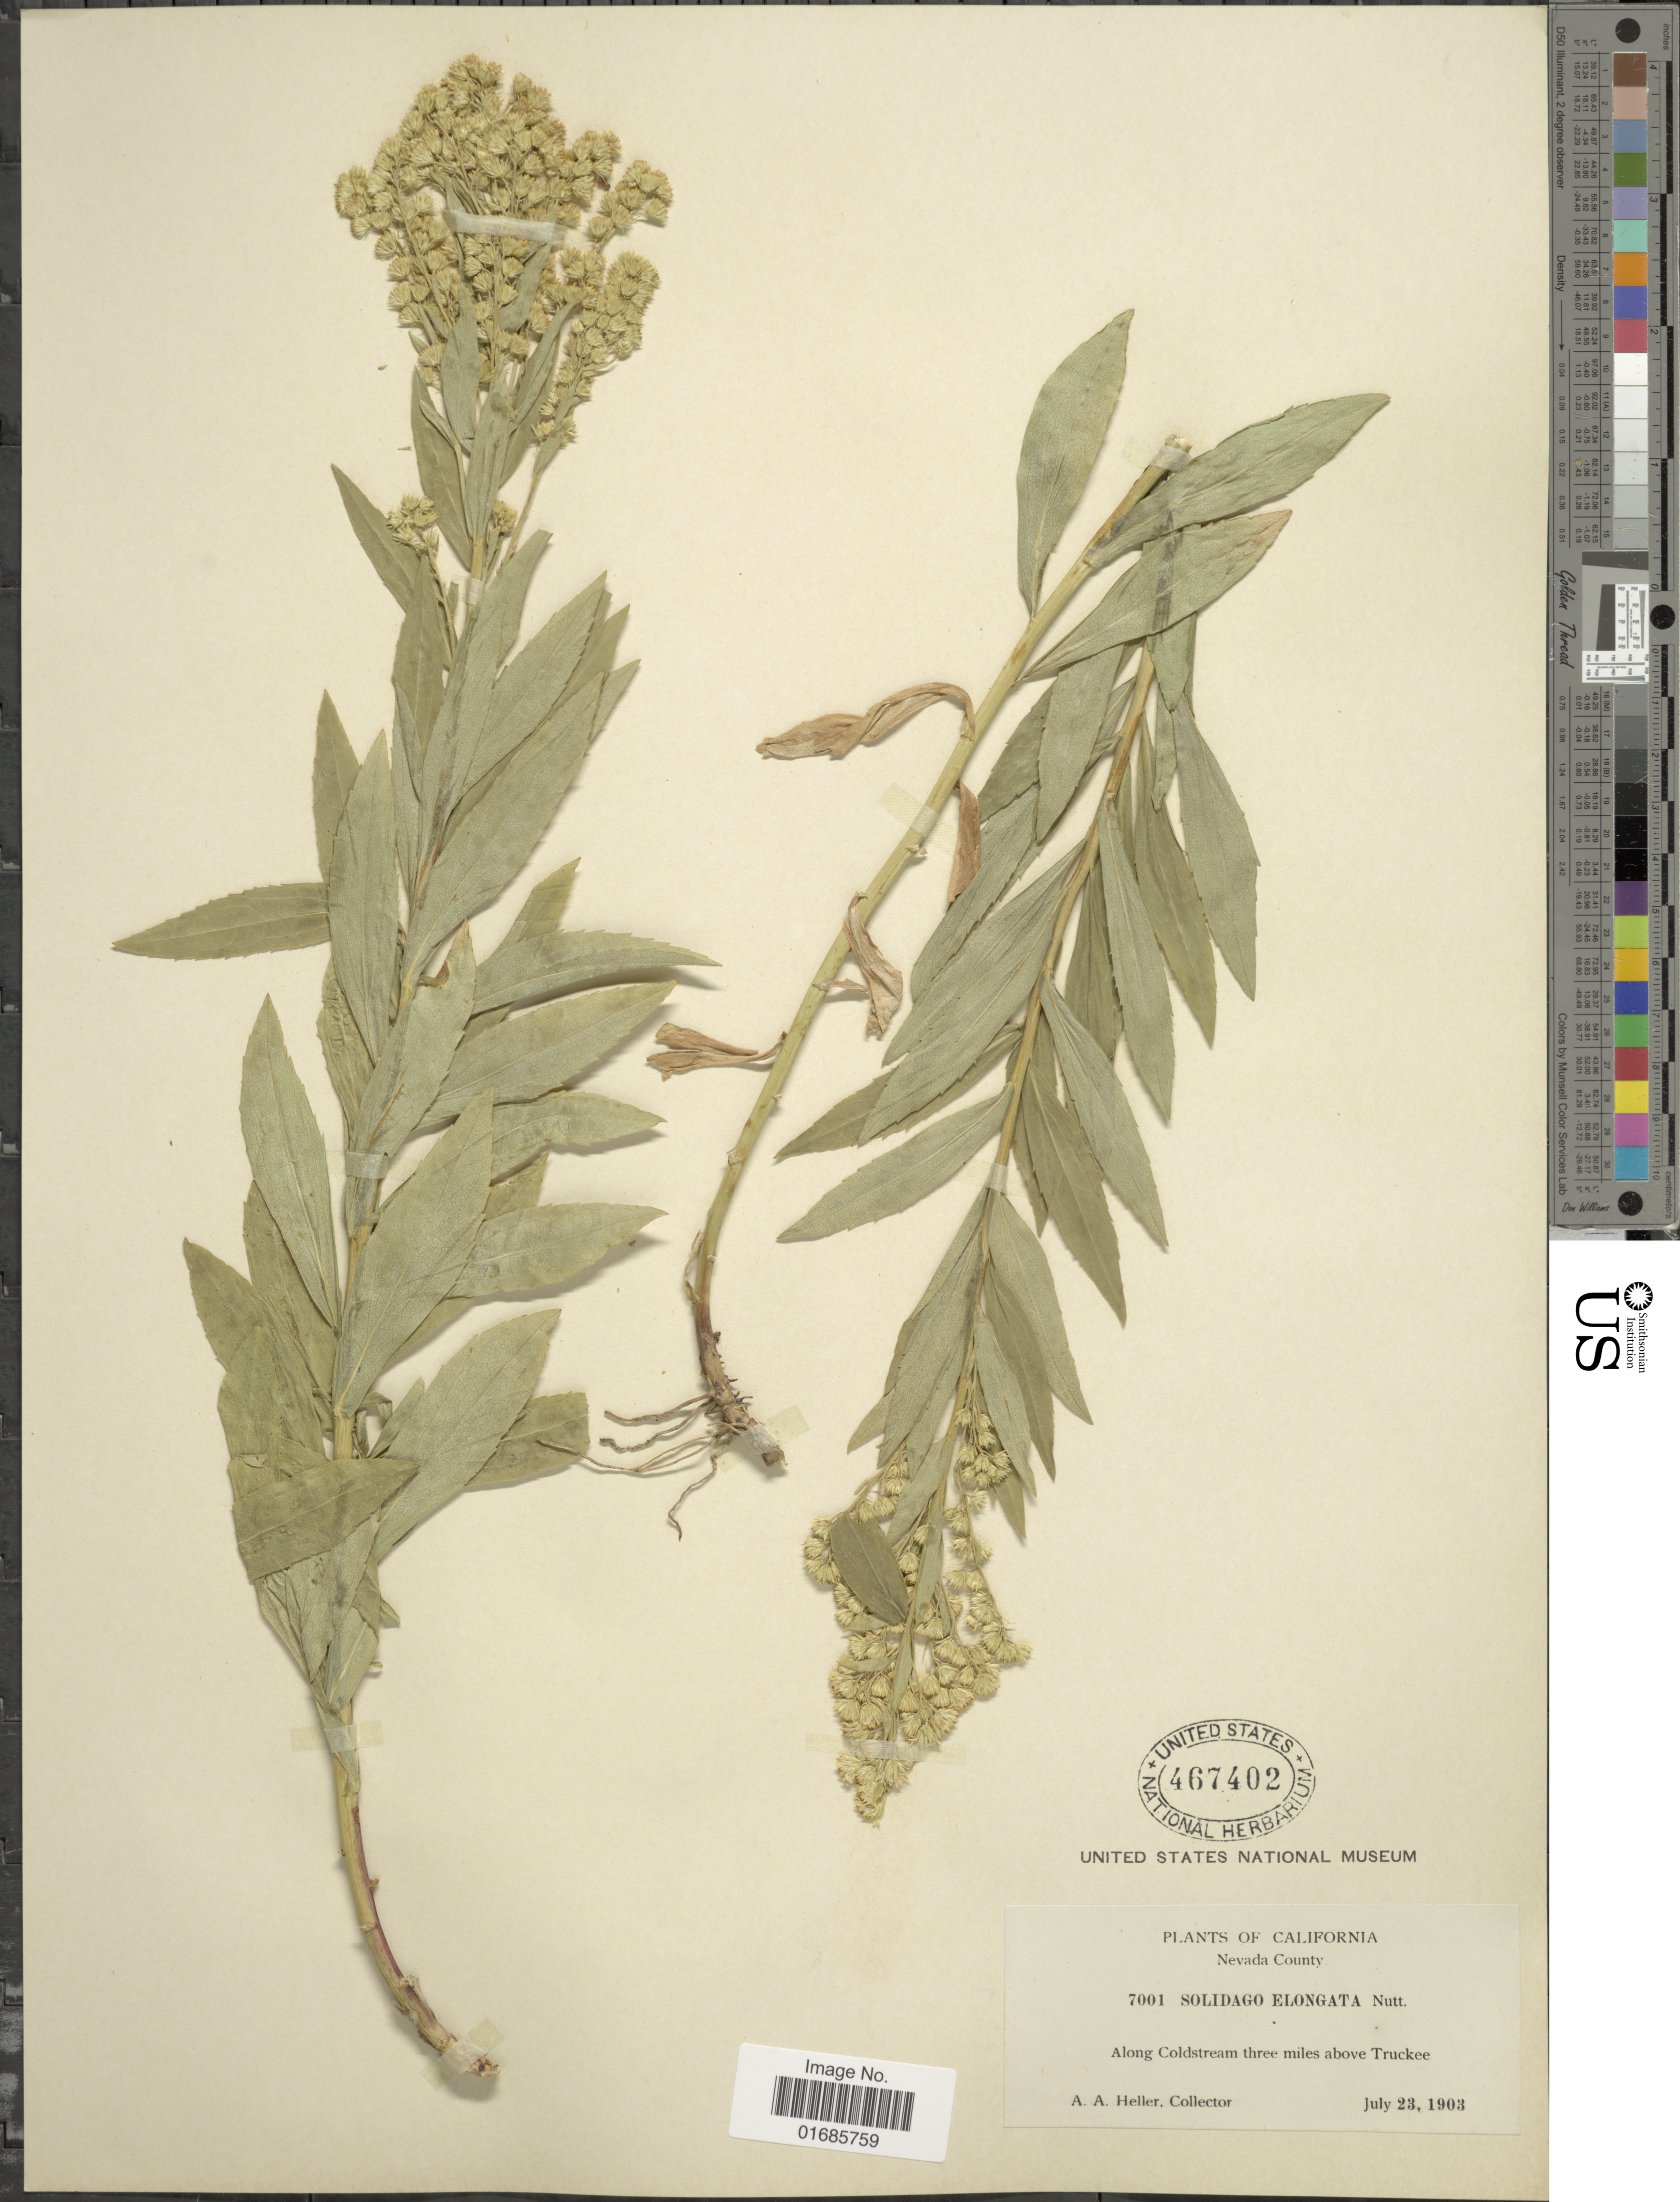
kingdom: Plantae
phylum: Tracheophyta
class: Magnoliopsida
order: Asterales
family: Asteraceae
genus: Solidago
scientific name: Solidago canadensis var. salebrosa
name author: (Piper) M.E. Jones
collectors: A. A. Heller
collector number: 7001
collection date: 1903-07-23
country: United States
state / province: California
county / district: Nevada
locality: Nevada County, Along Coldstream three miles above Truckee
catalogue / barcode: US 467402